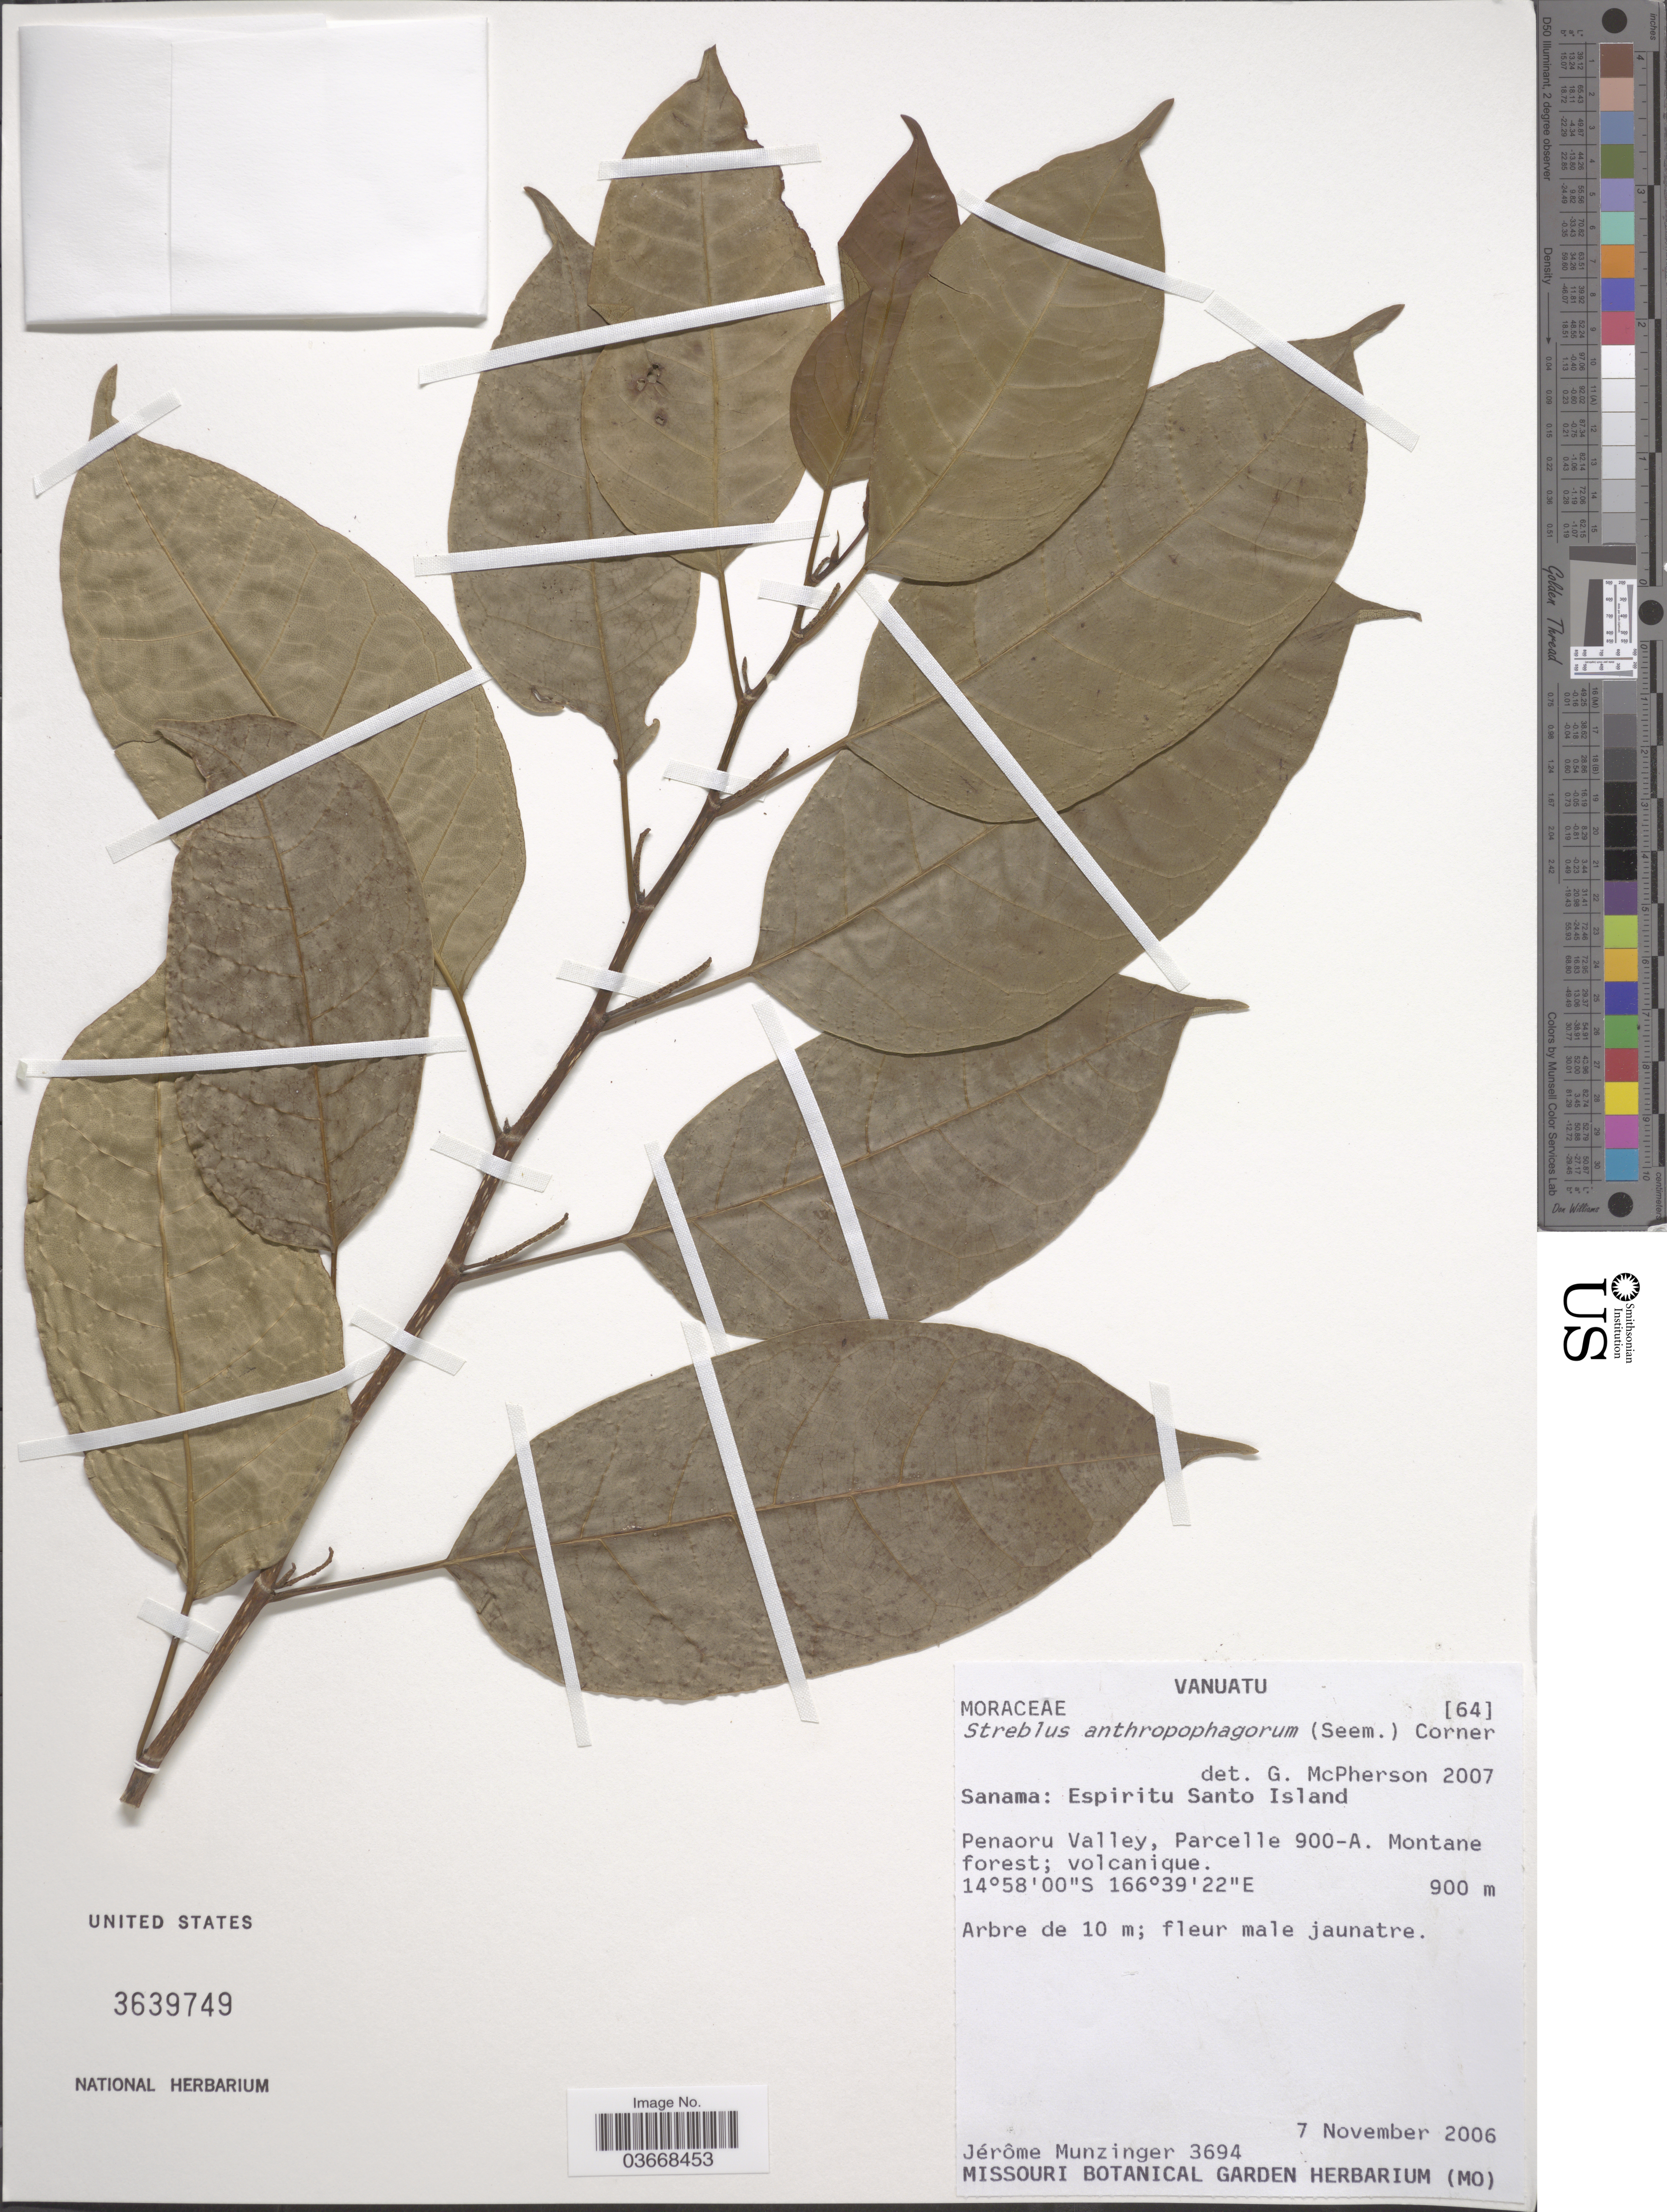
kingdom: Plantae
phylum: Tracheophyta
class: Magnoliopsida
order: Rosales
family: Moraceae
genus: Paratrophis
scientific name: Paratrophis anthropophagorum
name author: (Seem.) Benth. & Hook. f. ex Drake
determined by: Wagner, W. L., (BOT), Smithsonian Institution - National Museum of Natural History (UNITED STATES)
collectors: J. K. Munzinger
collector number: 3694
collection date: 2006-11-07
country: Vanuatu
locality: Sanama: Espiritu Santo Island. Penaoru Valley, Parcelle 900-A.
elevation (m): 900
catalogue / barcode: US 3639749